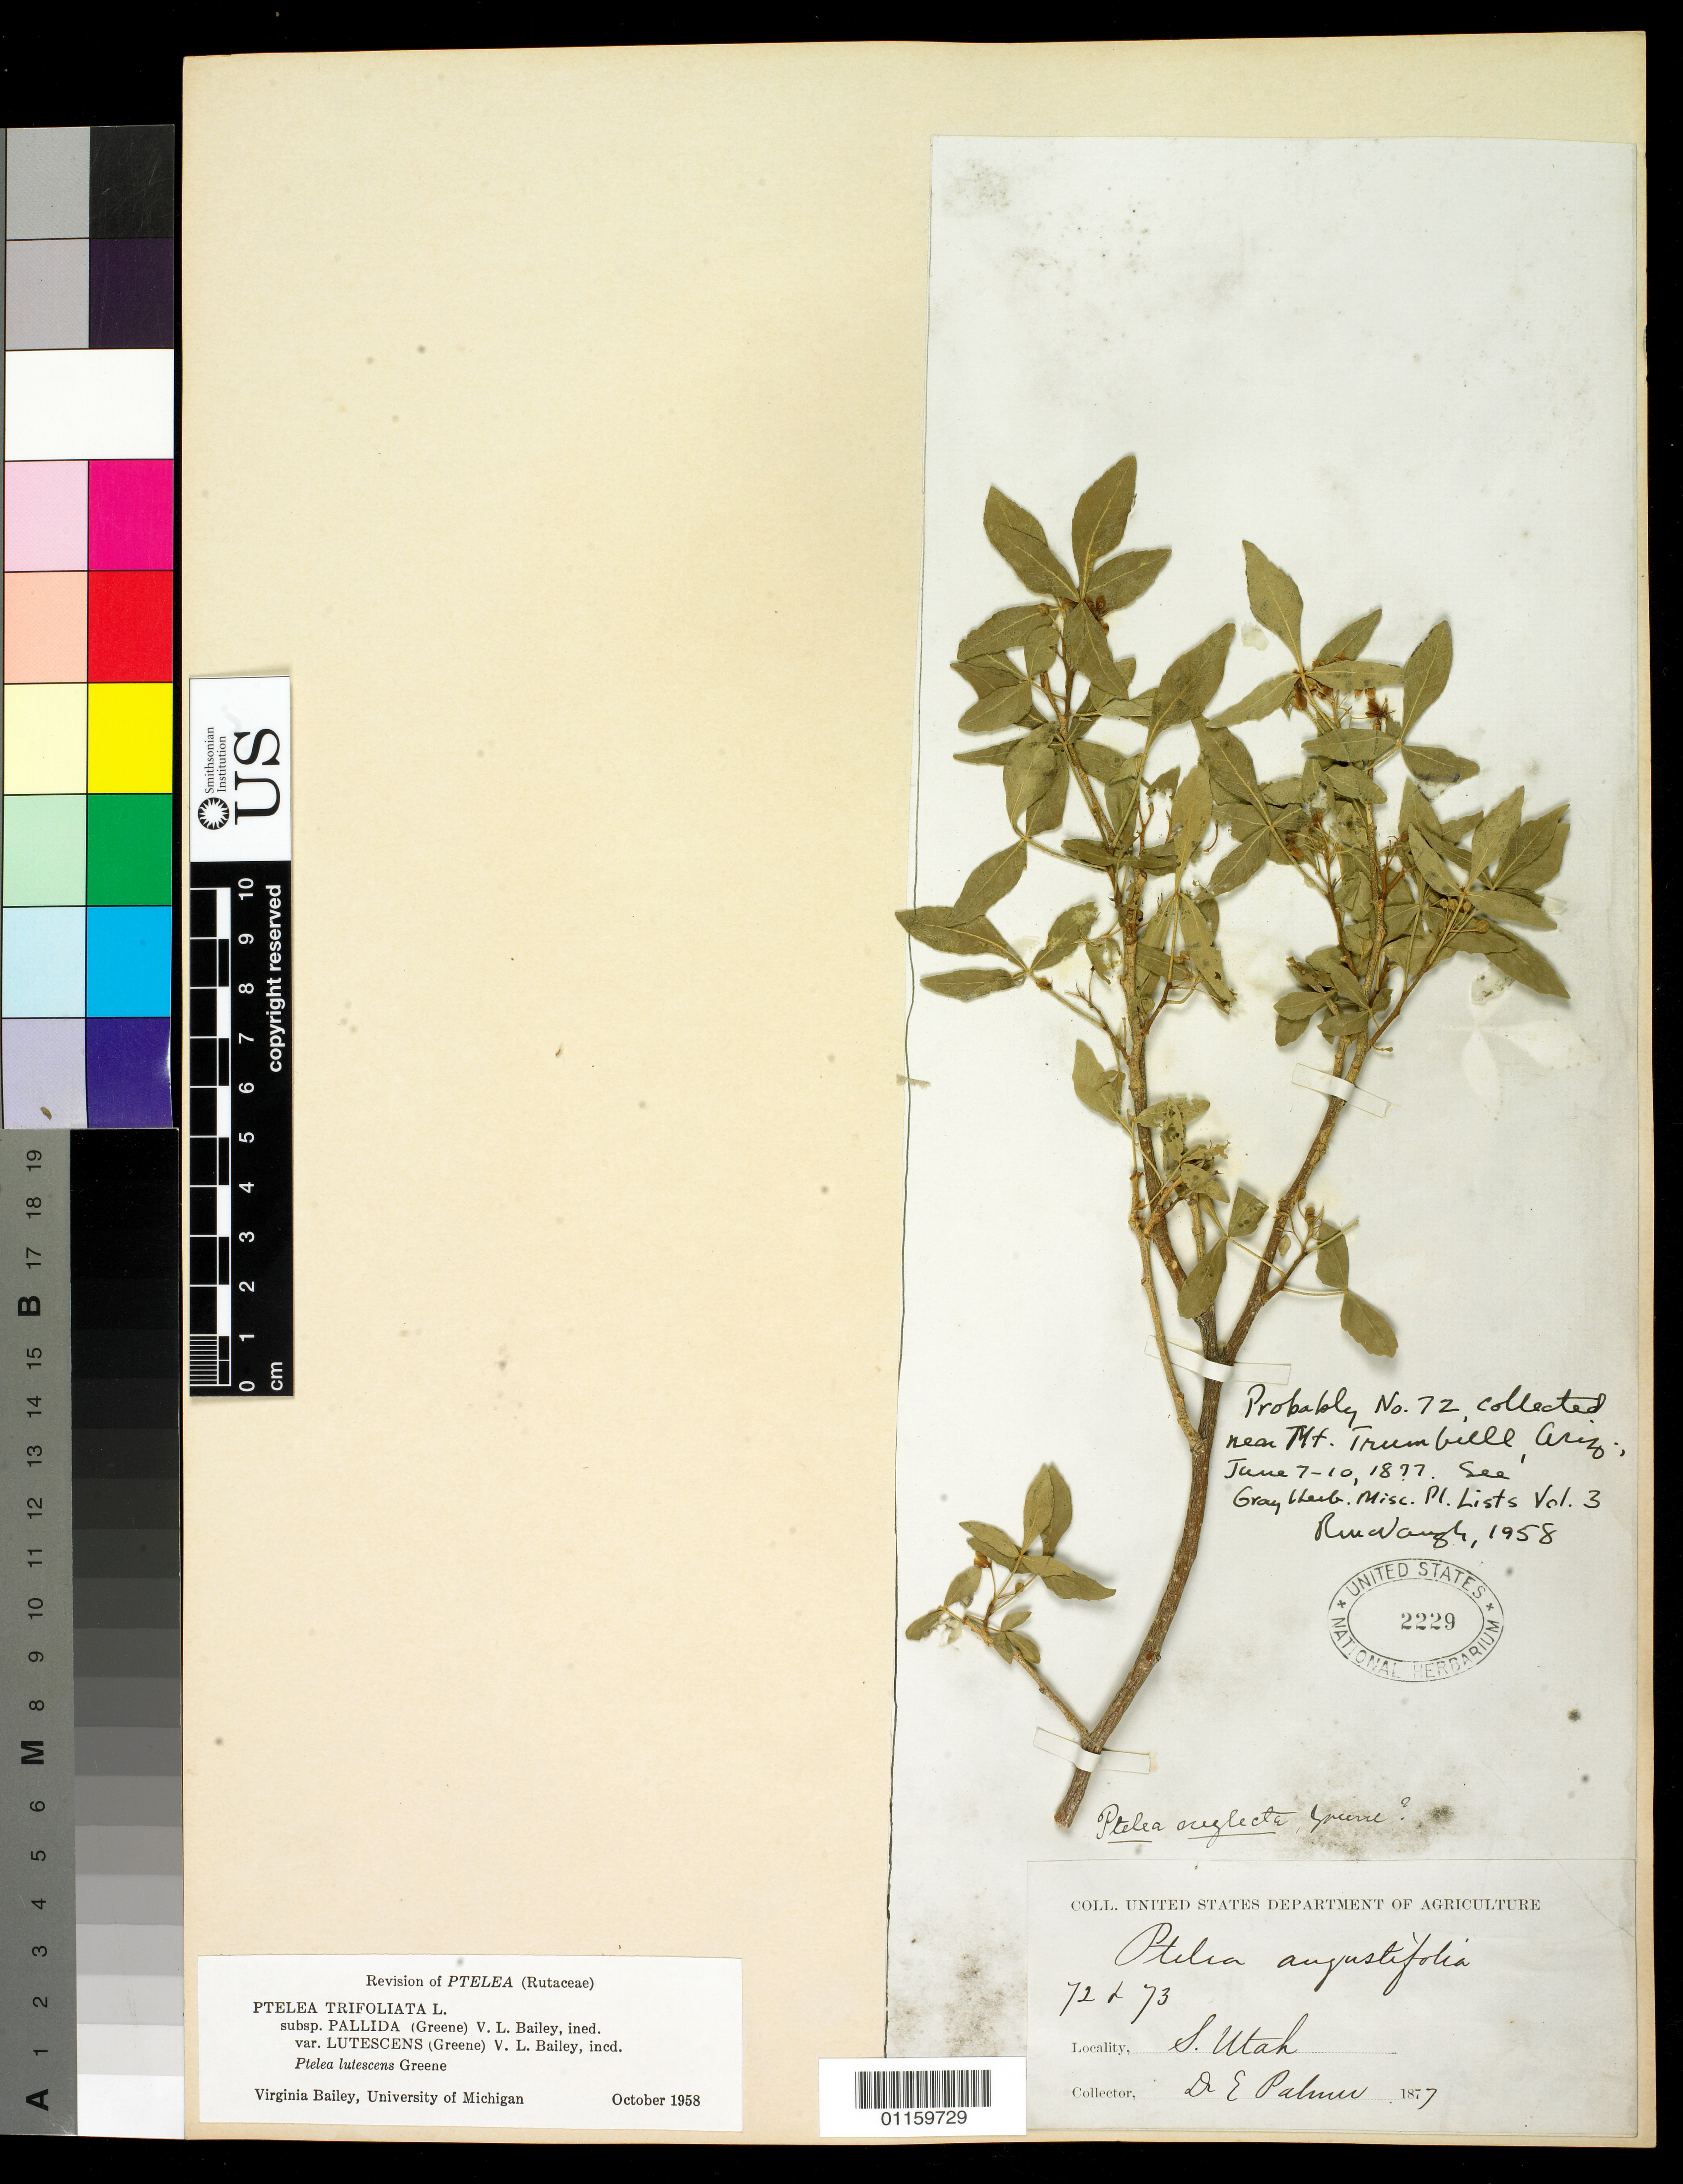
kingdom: Plantae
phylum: Tracheophyta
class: Magnoliopsida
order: Sapindales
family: Rutaceae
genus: Ptelea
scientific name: Ptelea trifoliata var. lutescens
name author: V. L. Bailey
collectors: E. Palmer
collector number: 72 & 73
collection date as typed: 1877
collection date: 1877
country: United States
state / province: Utah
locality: S Utah.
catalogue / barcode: US 2229